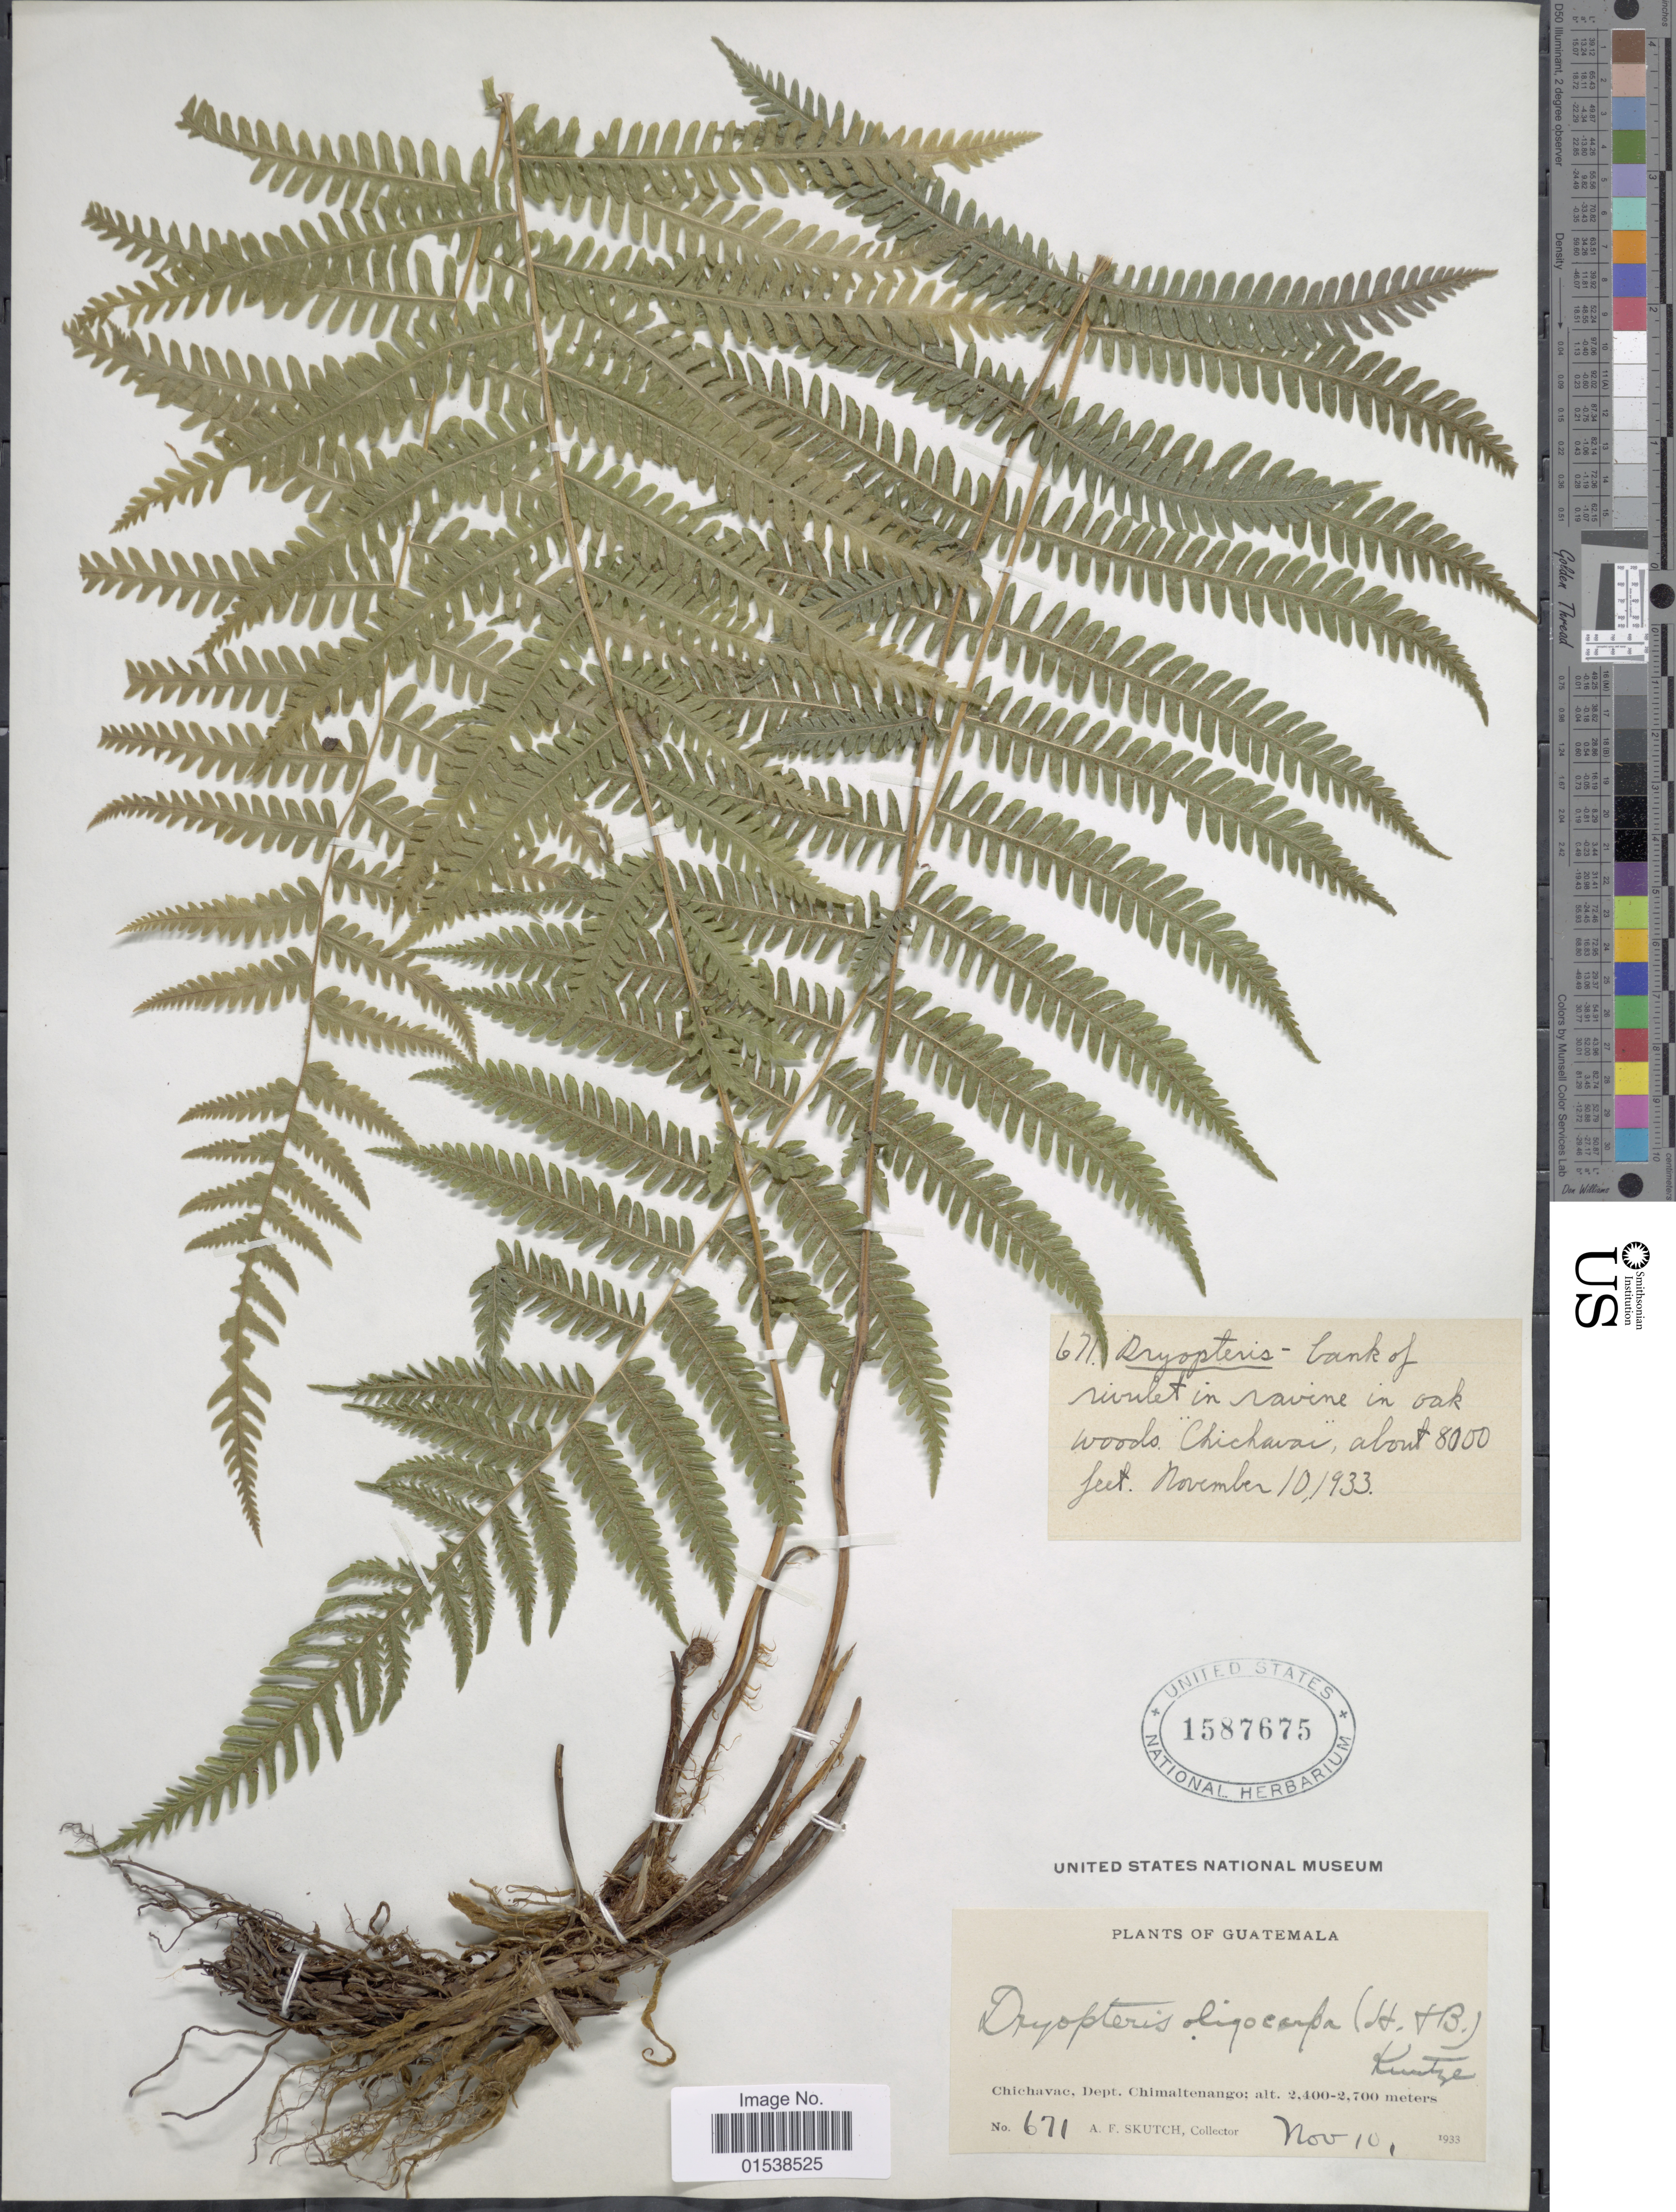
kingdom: Plantae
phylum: Tracheophyta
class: Polypodiopsida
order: Polypodiales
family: Thelypteridaceae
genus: Amauropelta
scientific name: Amauropelta pilosula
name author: (Klotzsch & H. Karst.) Á. Löve & D. Löve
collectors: A. F. Skutch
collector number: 671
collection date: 1933-11-10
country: Guatemala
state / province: Chimaltenango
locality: Chichavac, Dept. Chimaltenango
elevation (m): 2438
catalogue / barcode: US 1587675